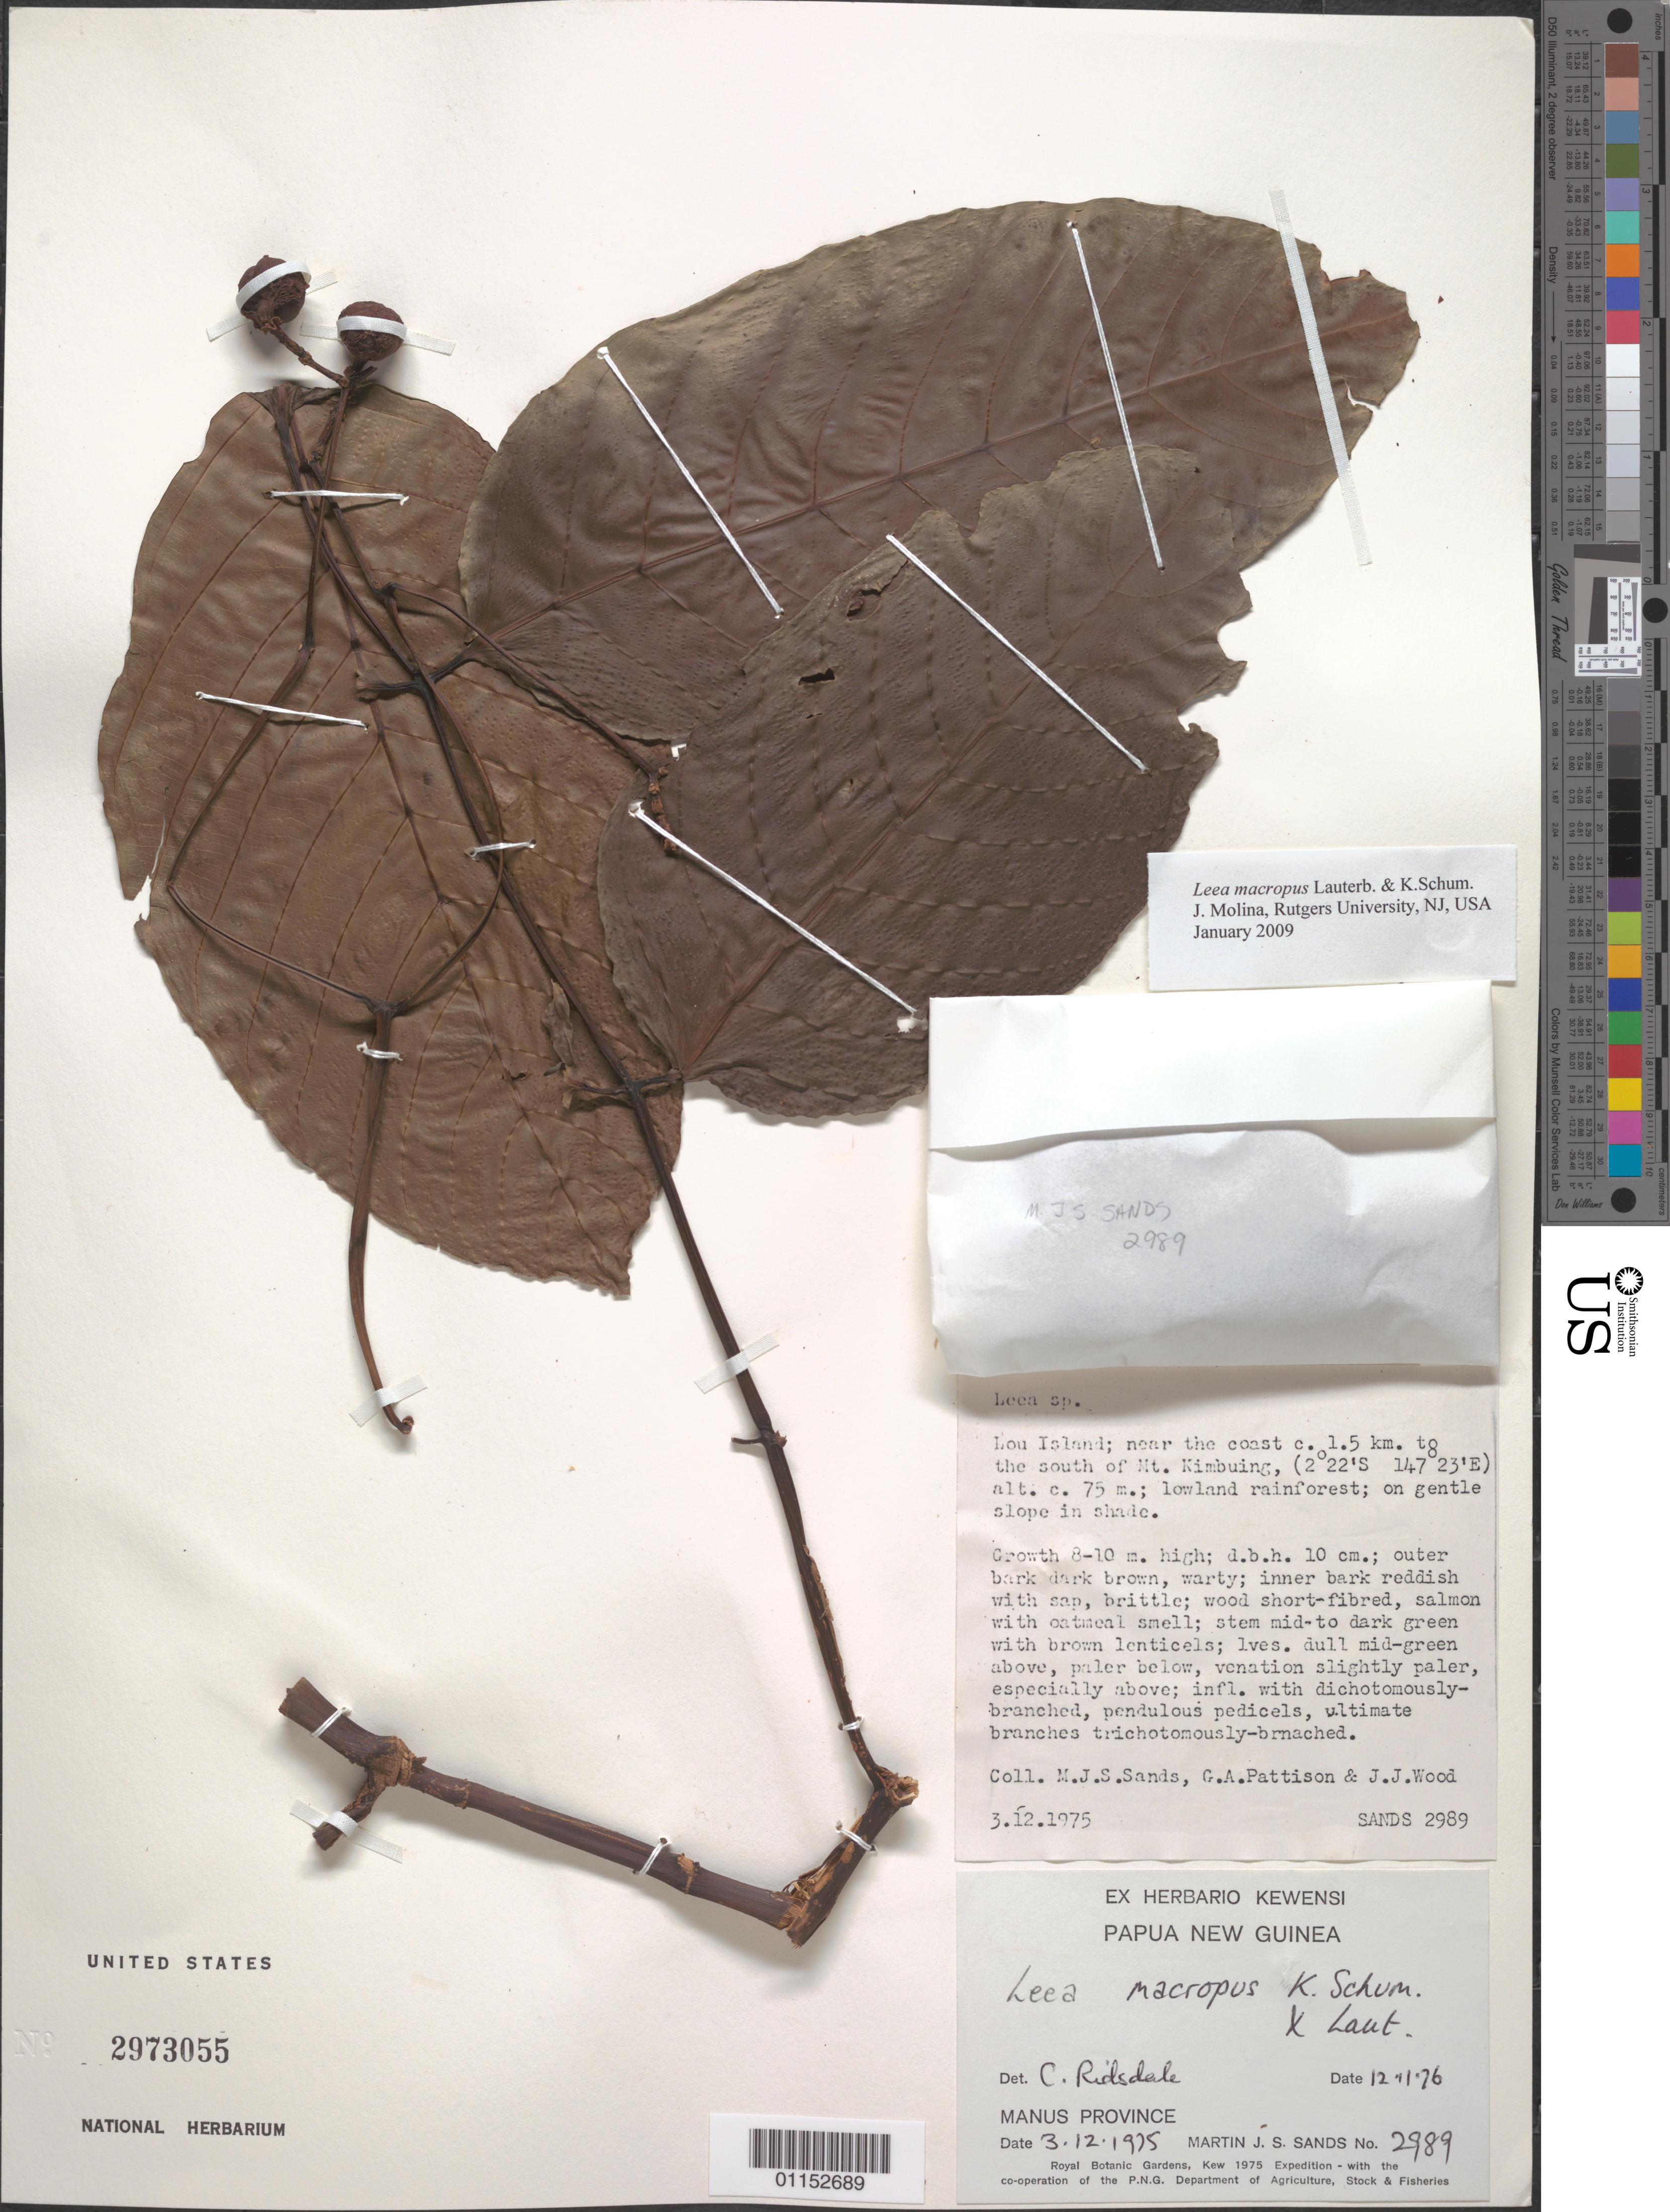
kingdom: Plantae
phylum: Tracheophyta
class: Magnoliopsida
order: Vitales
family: Vitaceae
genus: Leea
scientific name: Leea macropus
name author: K. Schum. & Lauterb.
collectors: M. Sands, G. Pattison & J. Wood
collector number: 2989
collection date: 1975-12-03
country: Papua New Guinea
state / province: Manus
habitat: Lowland rainforest; on gentle slope in shade.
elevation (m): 75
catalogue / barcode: US 2973055